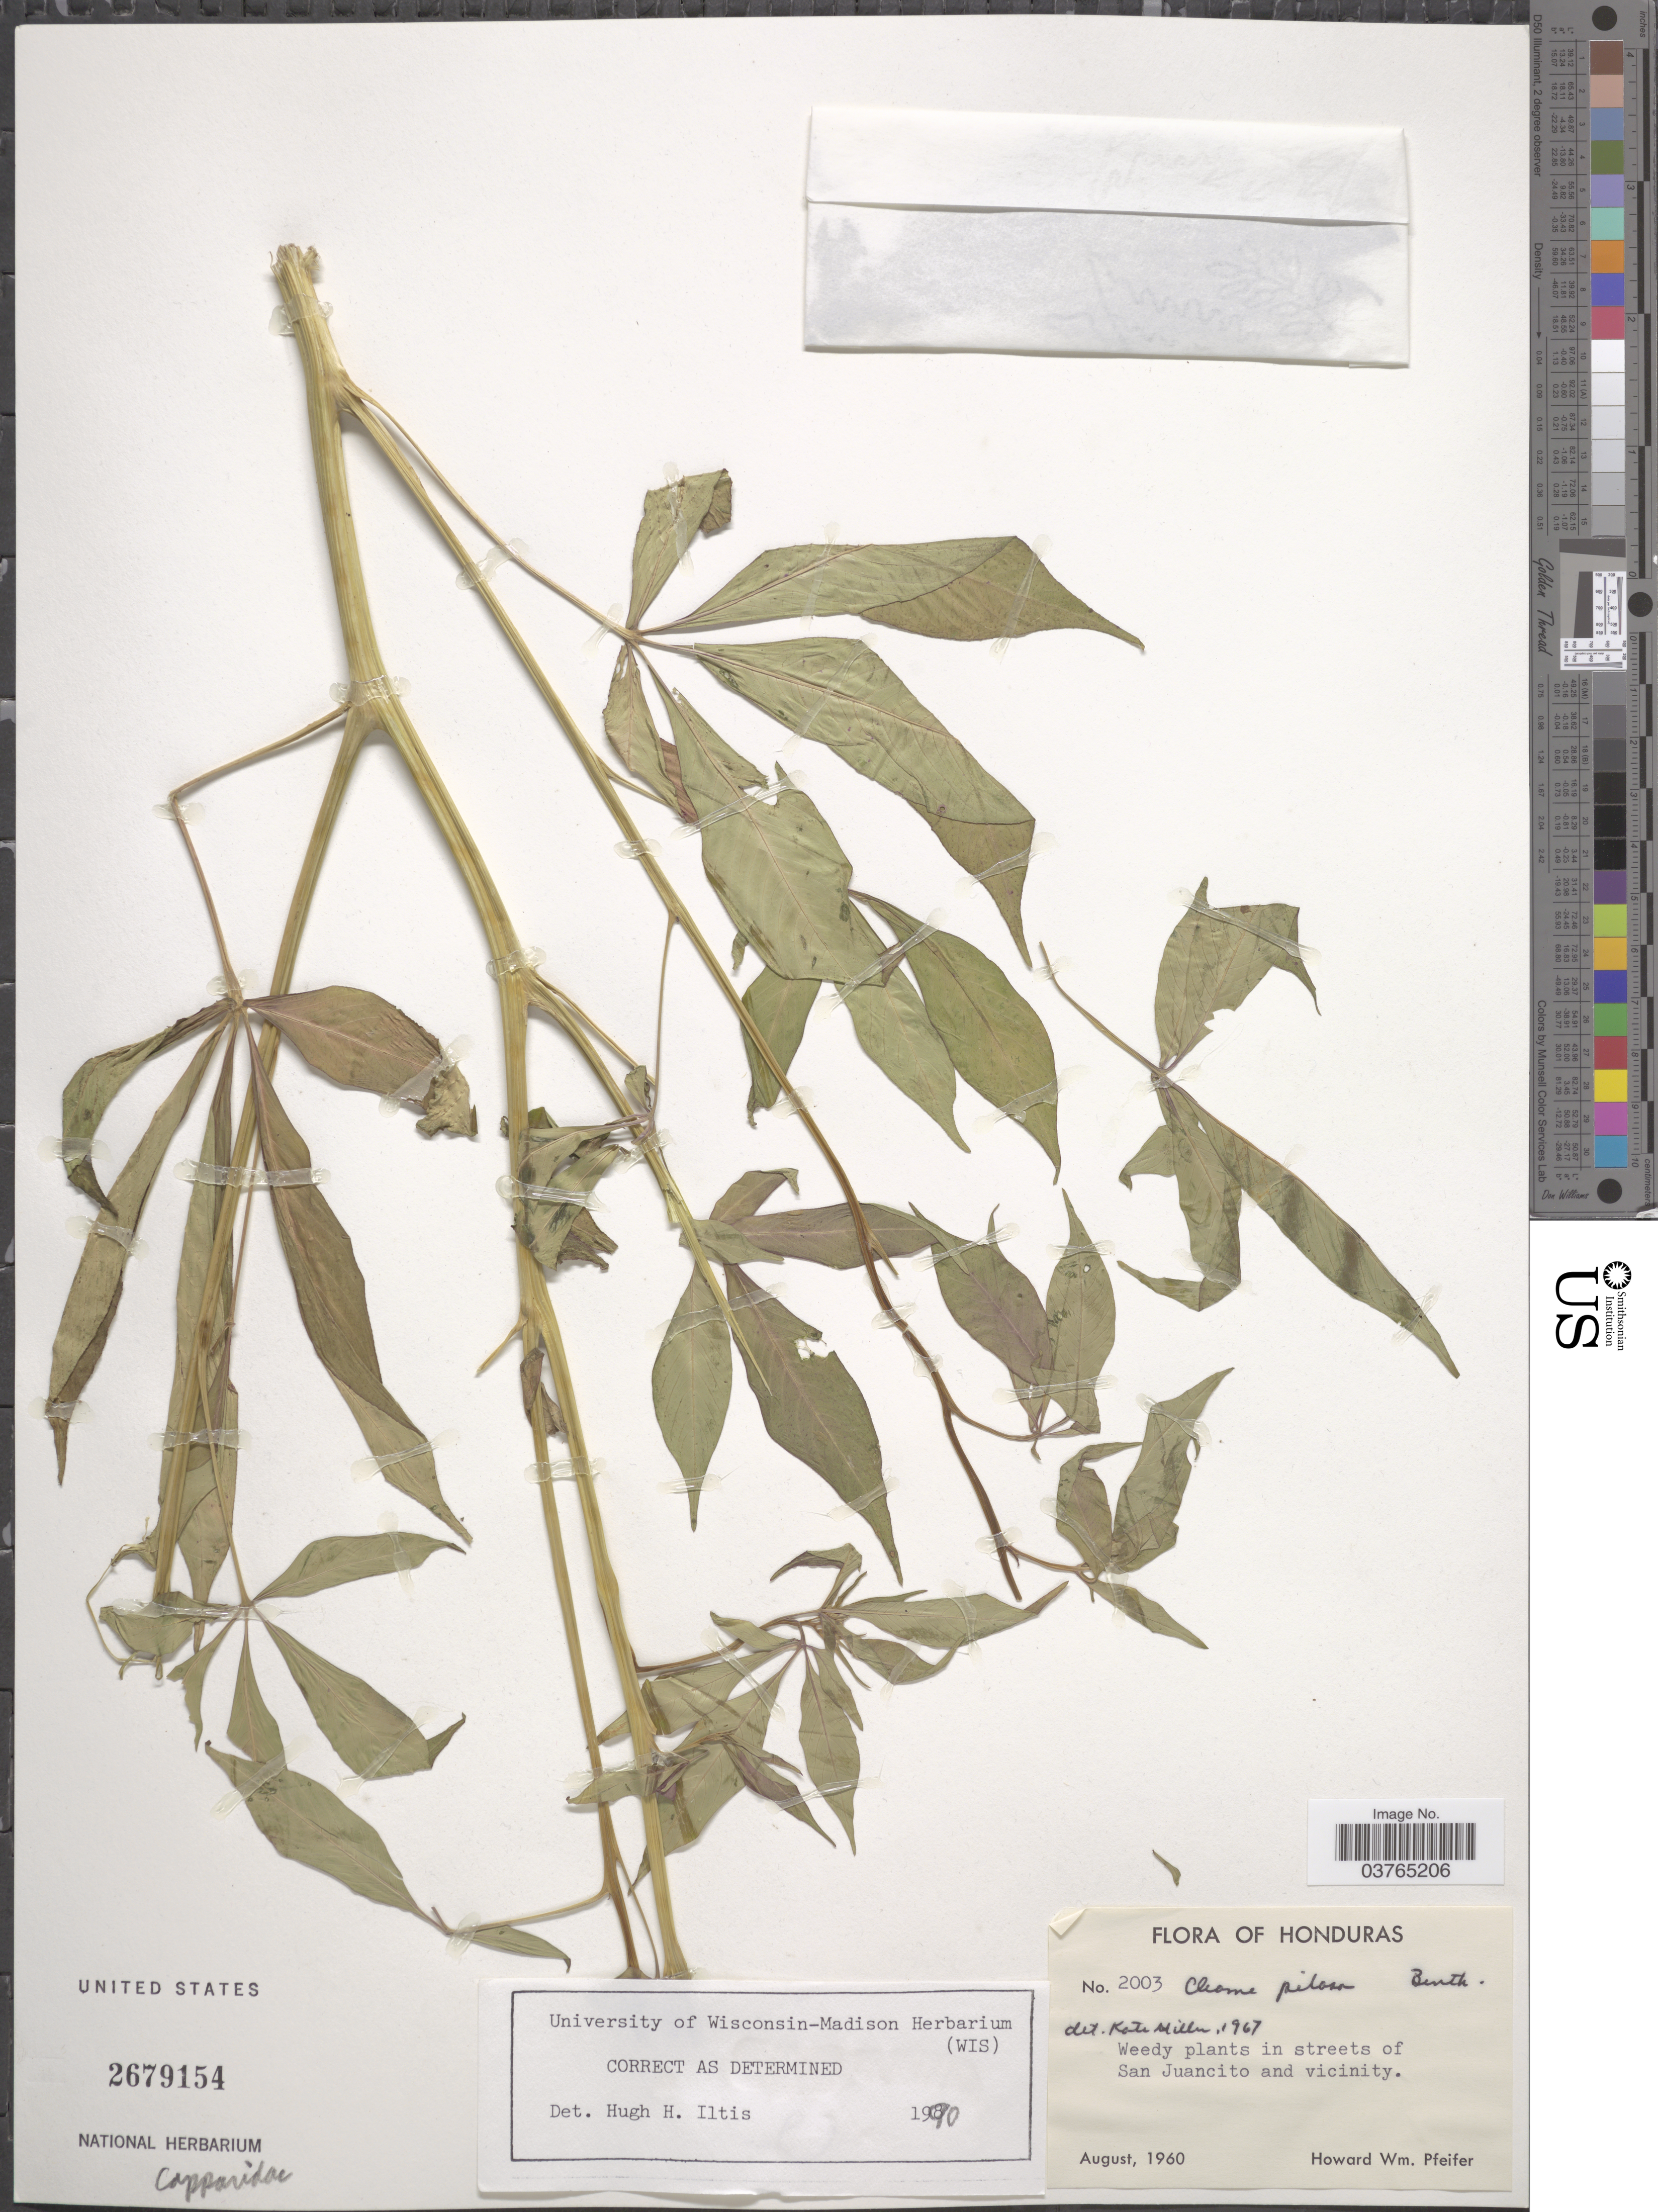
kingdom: Plantae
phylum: Tracheophyta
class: Magnoliopsida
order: Brassicales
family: Cleomaceae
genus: Cochranella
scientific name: Cochranella pilosa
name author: (Benth.) E.M. McGinty & Roalson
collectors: H. W. Pfeifer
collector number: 2003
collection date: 1960-08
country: Honduras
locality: Weedy plants in streets of San Juancito and vicinity.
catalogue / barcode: US 2679154